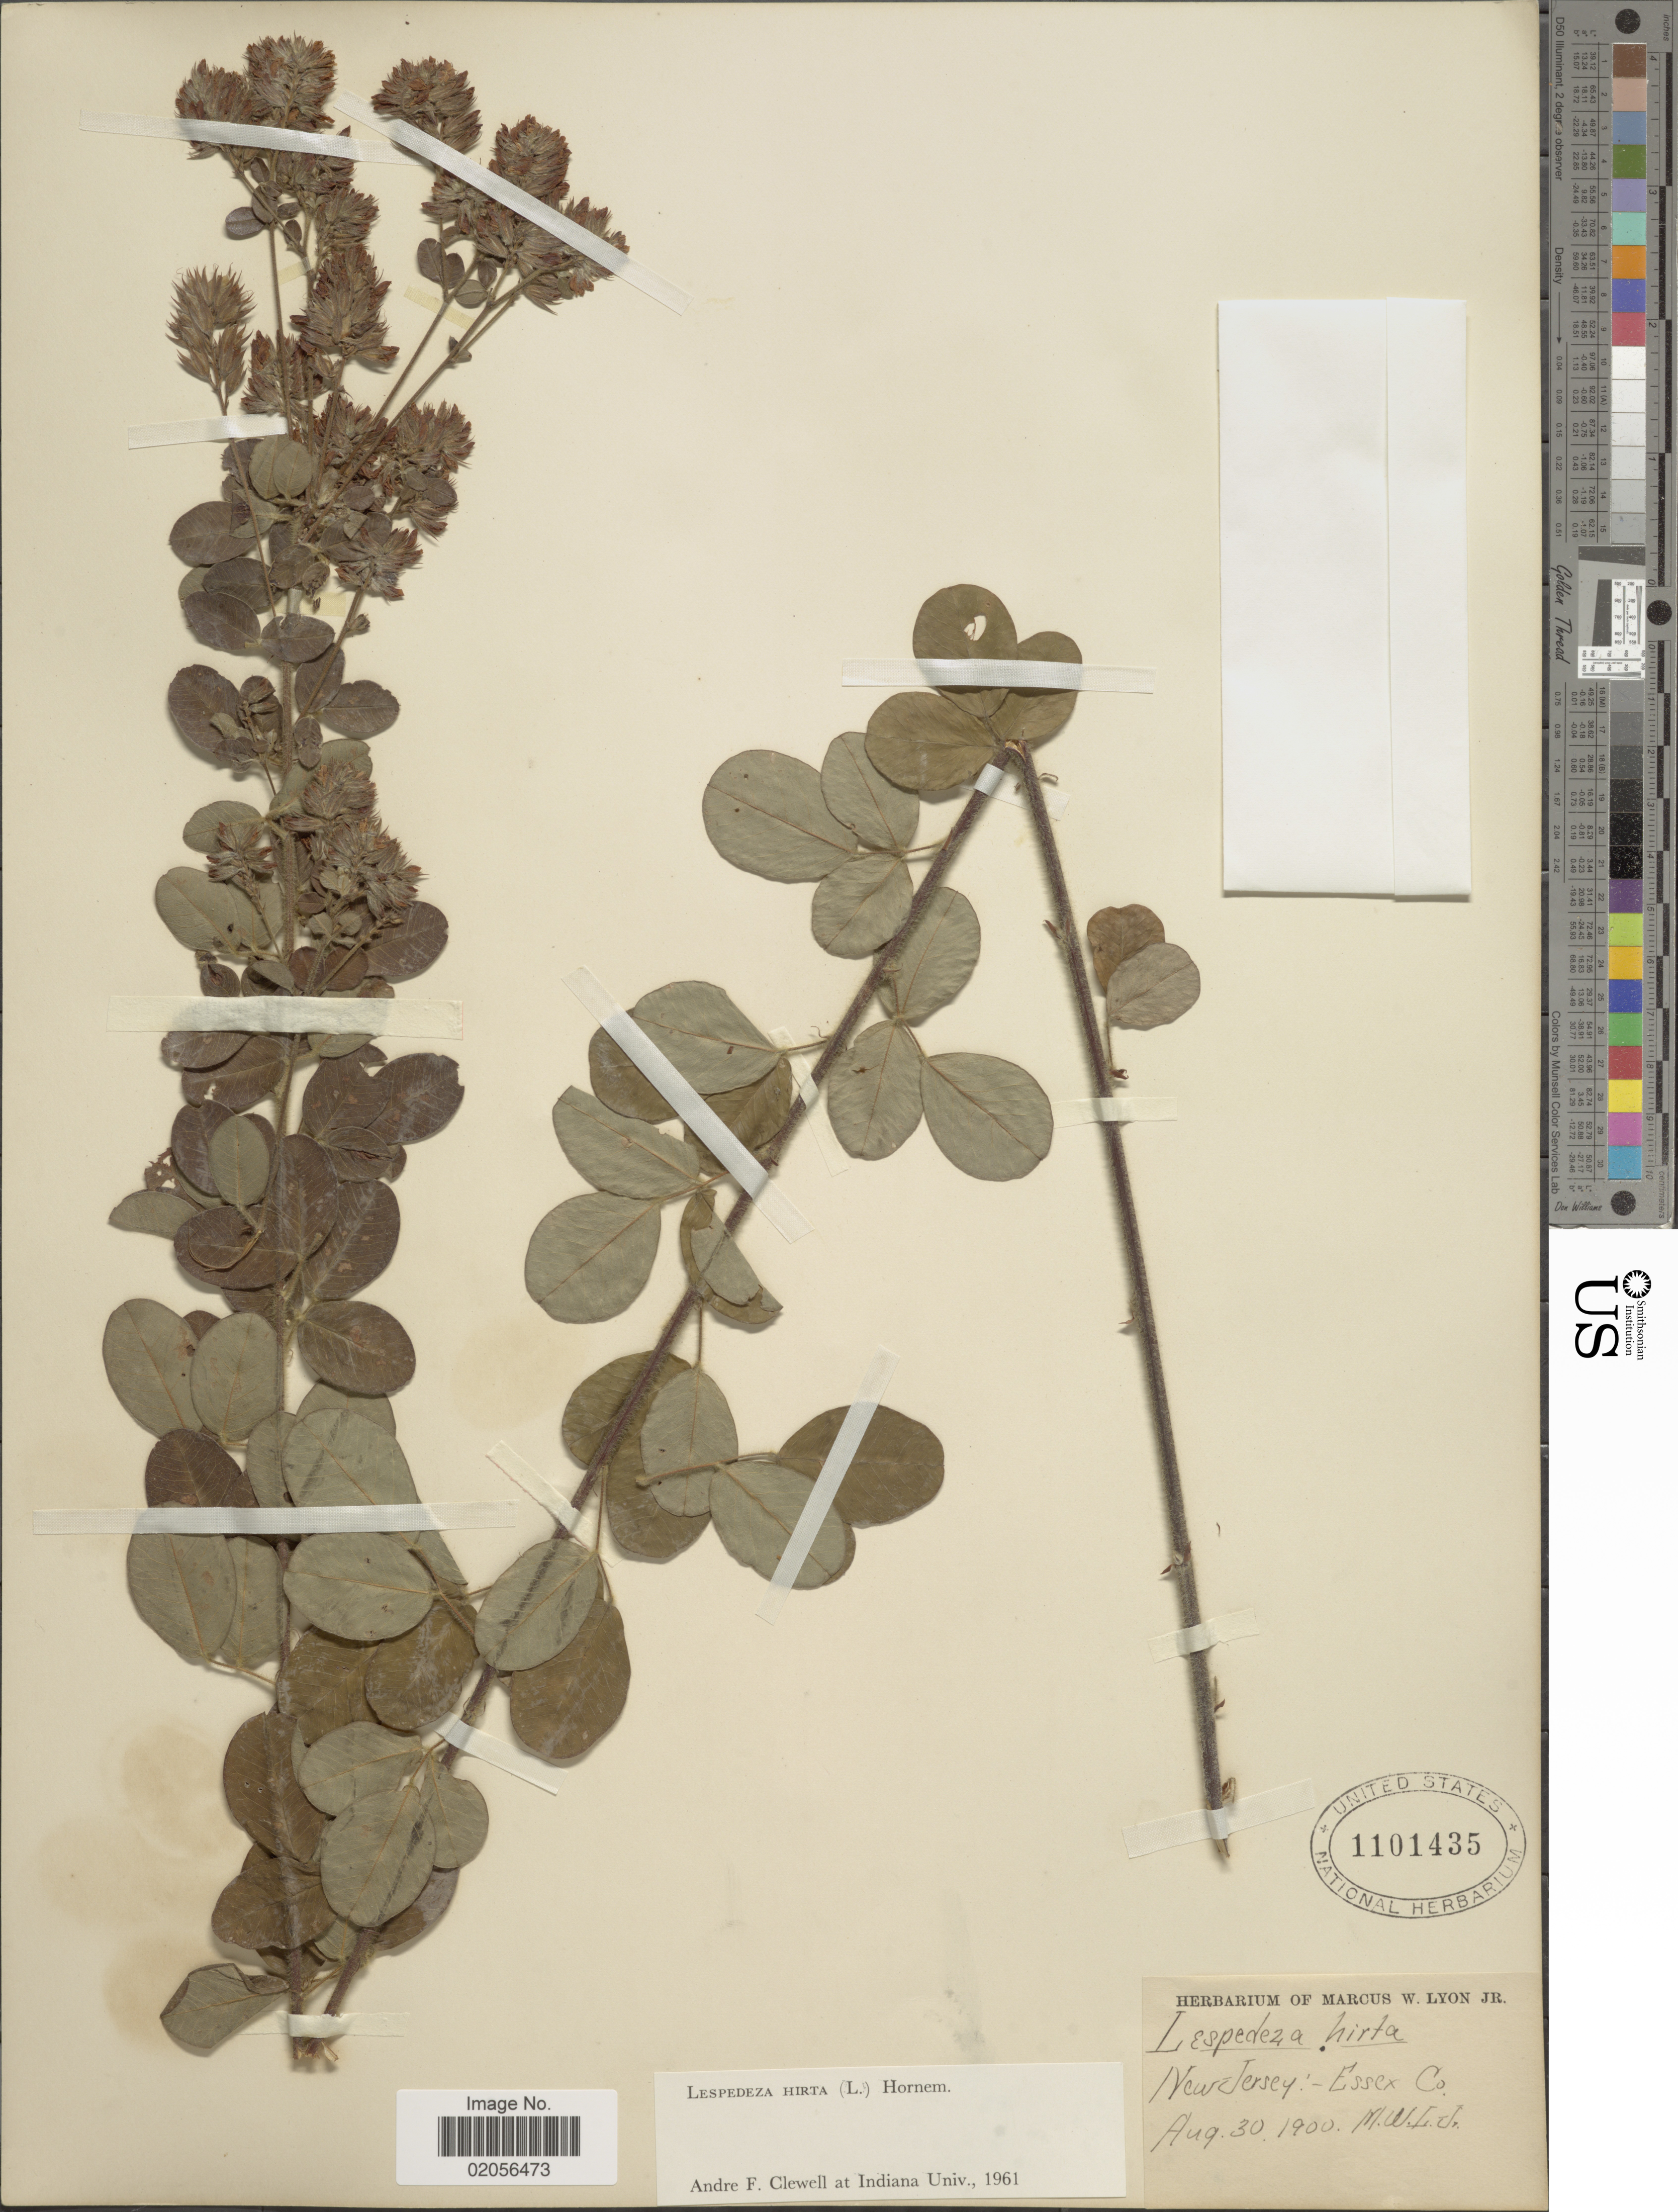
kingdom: Plantae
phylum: Tracheophyta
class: Magnoliopsida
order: Fabales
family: Fabaceae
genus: Lespedeza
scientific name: Lespedeza hirta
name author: (L.) Hornem.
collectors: M. Lyon Jr.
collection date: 1900-08-30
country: United States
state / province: New Jersey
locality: Essex Co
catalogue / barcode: US 1101435